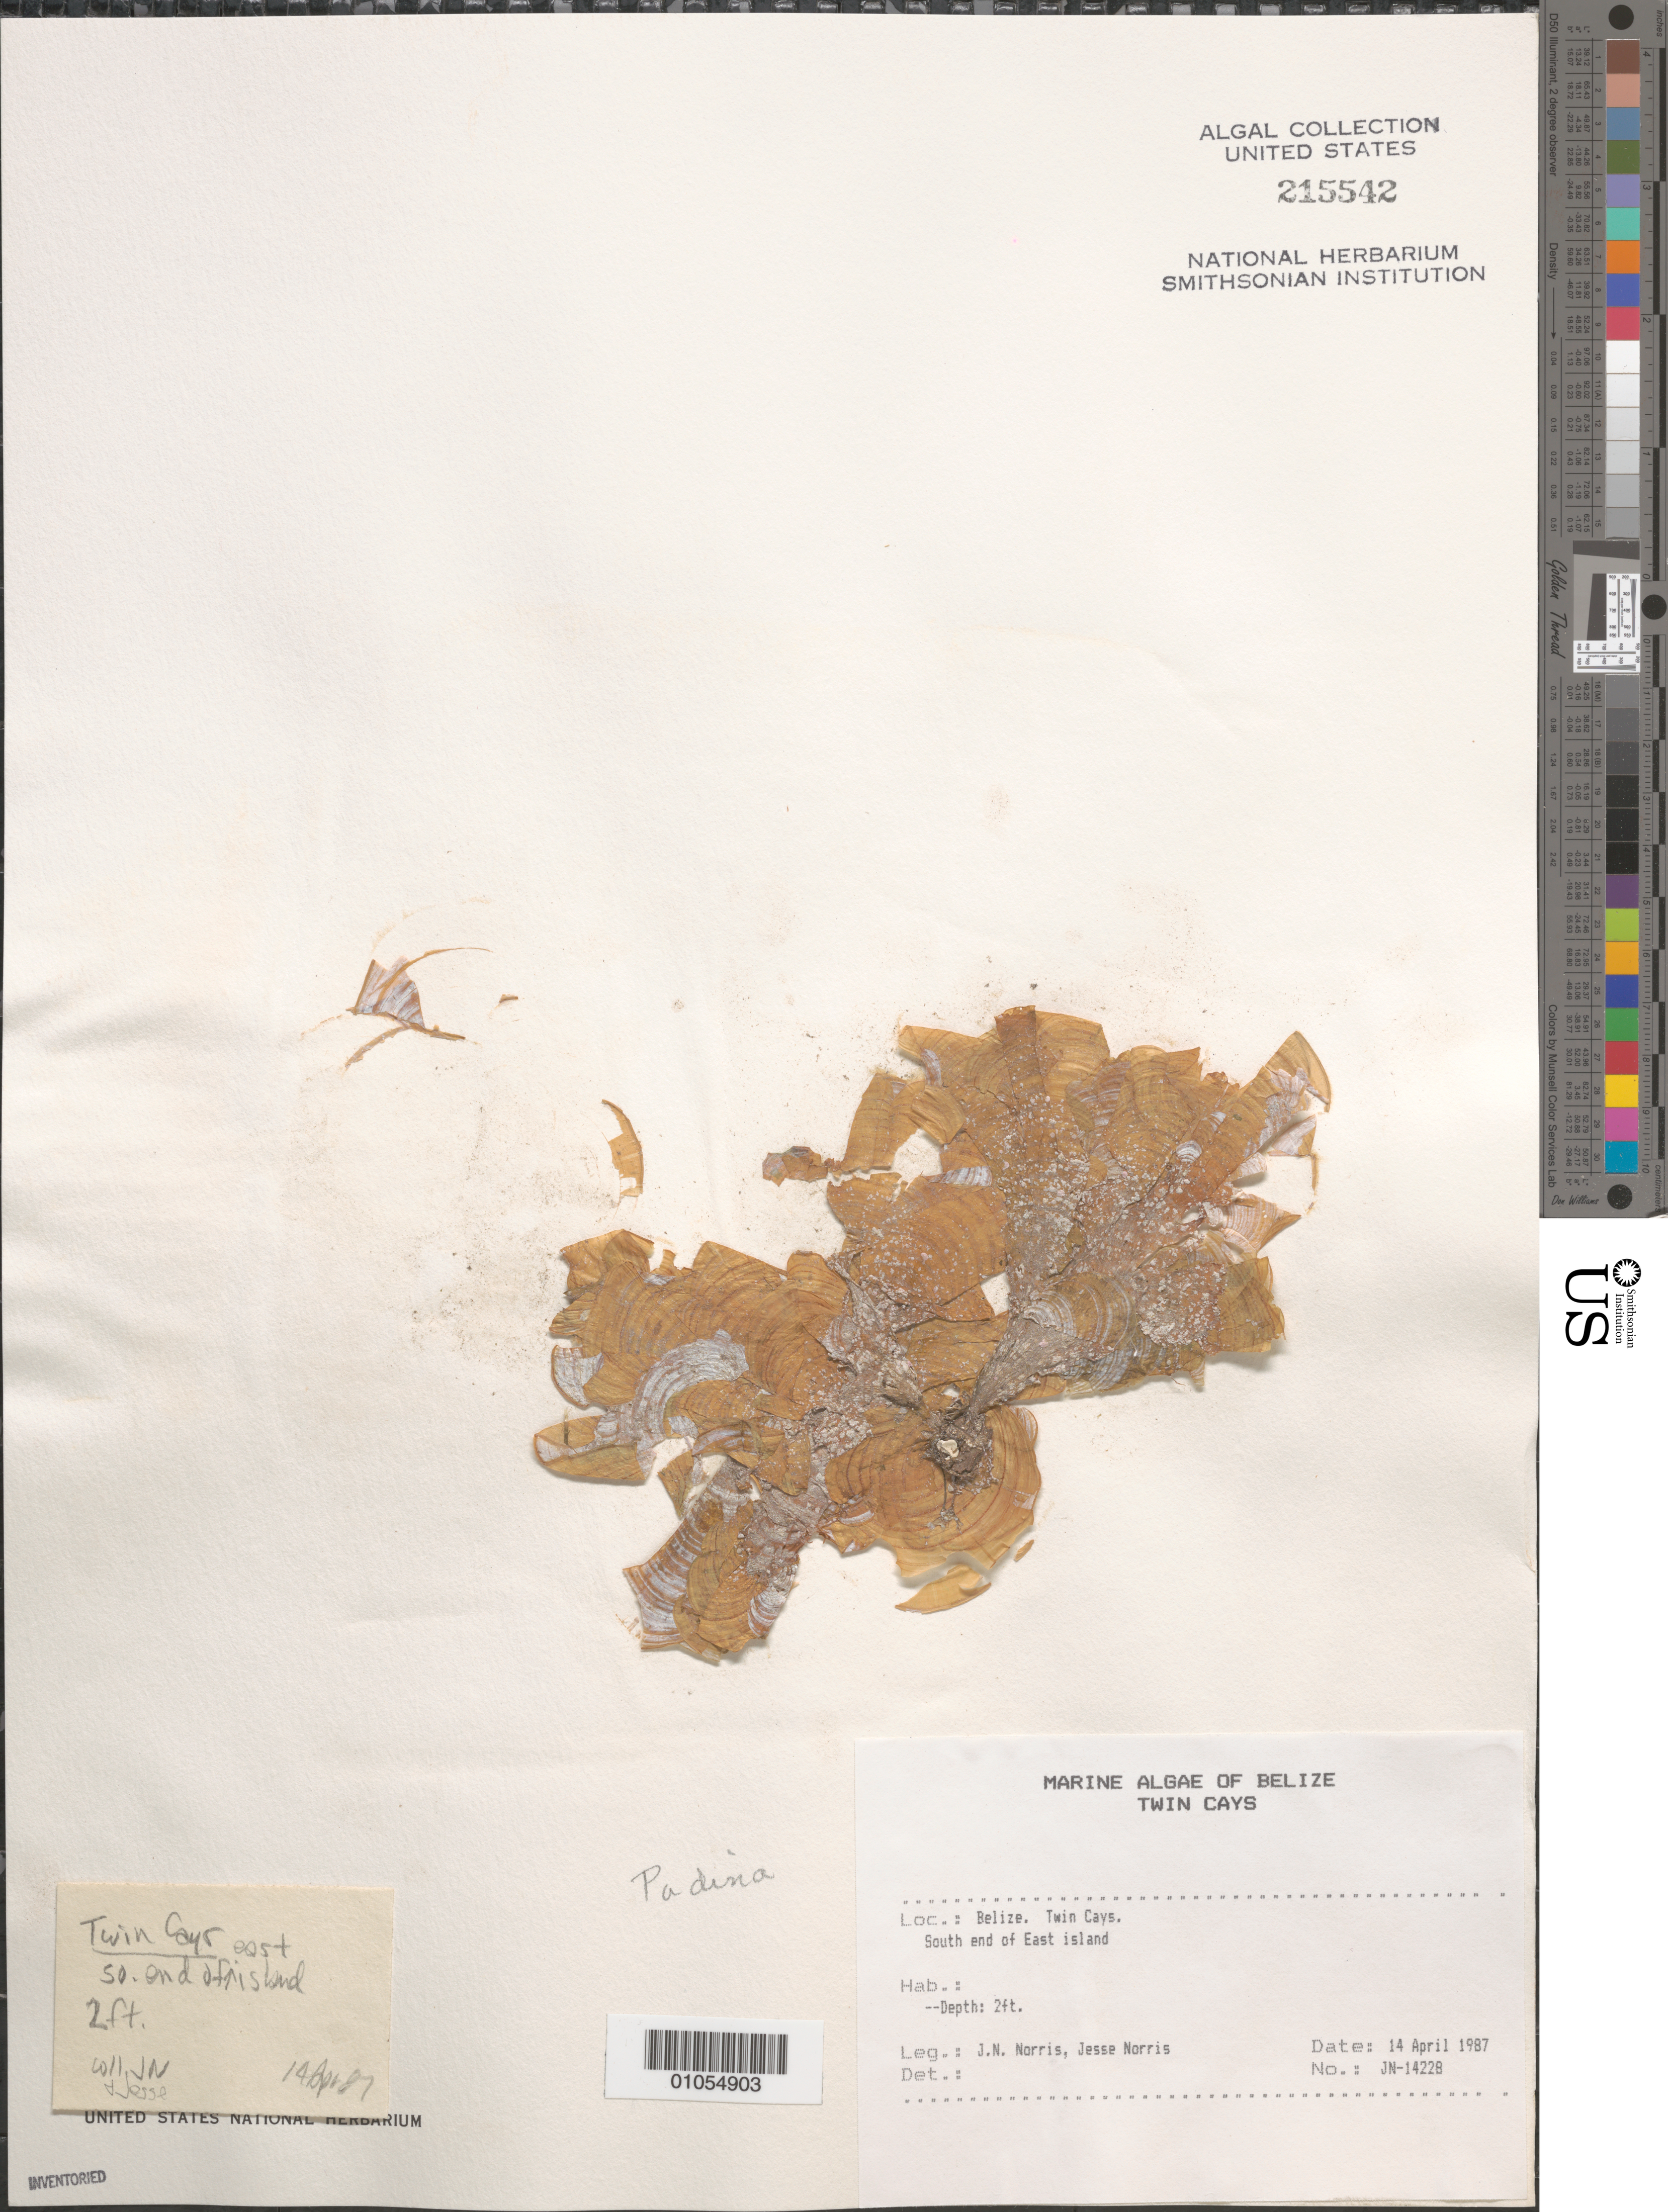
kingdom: Chromista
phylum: Ochrophyta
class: Phaeophyceae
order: Dictyotales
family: Dictyotaceae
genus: Padina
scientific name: Padina sp.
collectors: J. N. Norris & J. A. Norris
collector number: JN-14228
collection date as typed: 14 Apr 1987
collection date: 1987-04-14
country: Belize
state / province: Stann Creek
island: East Cay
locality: South end of East Cay (East Island)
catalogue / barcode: US 215542